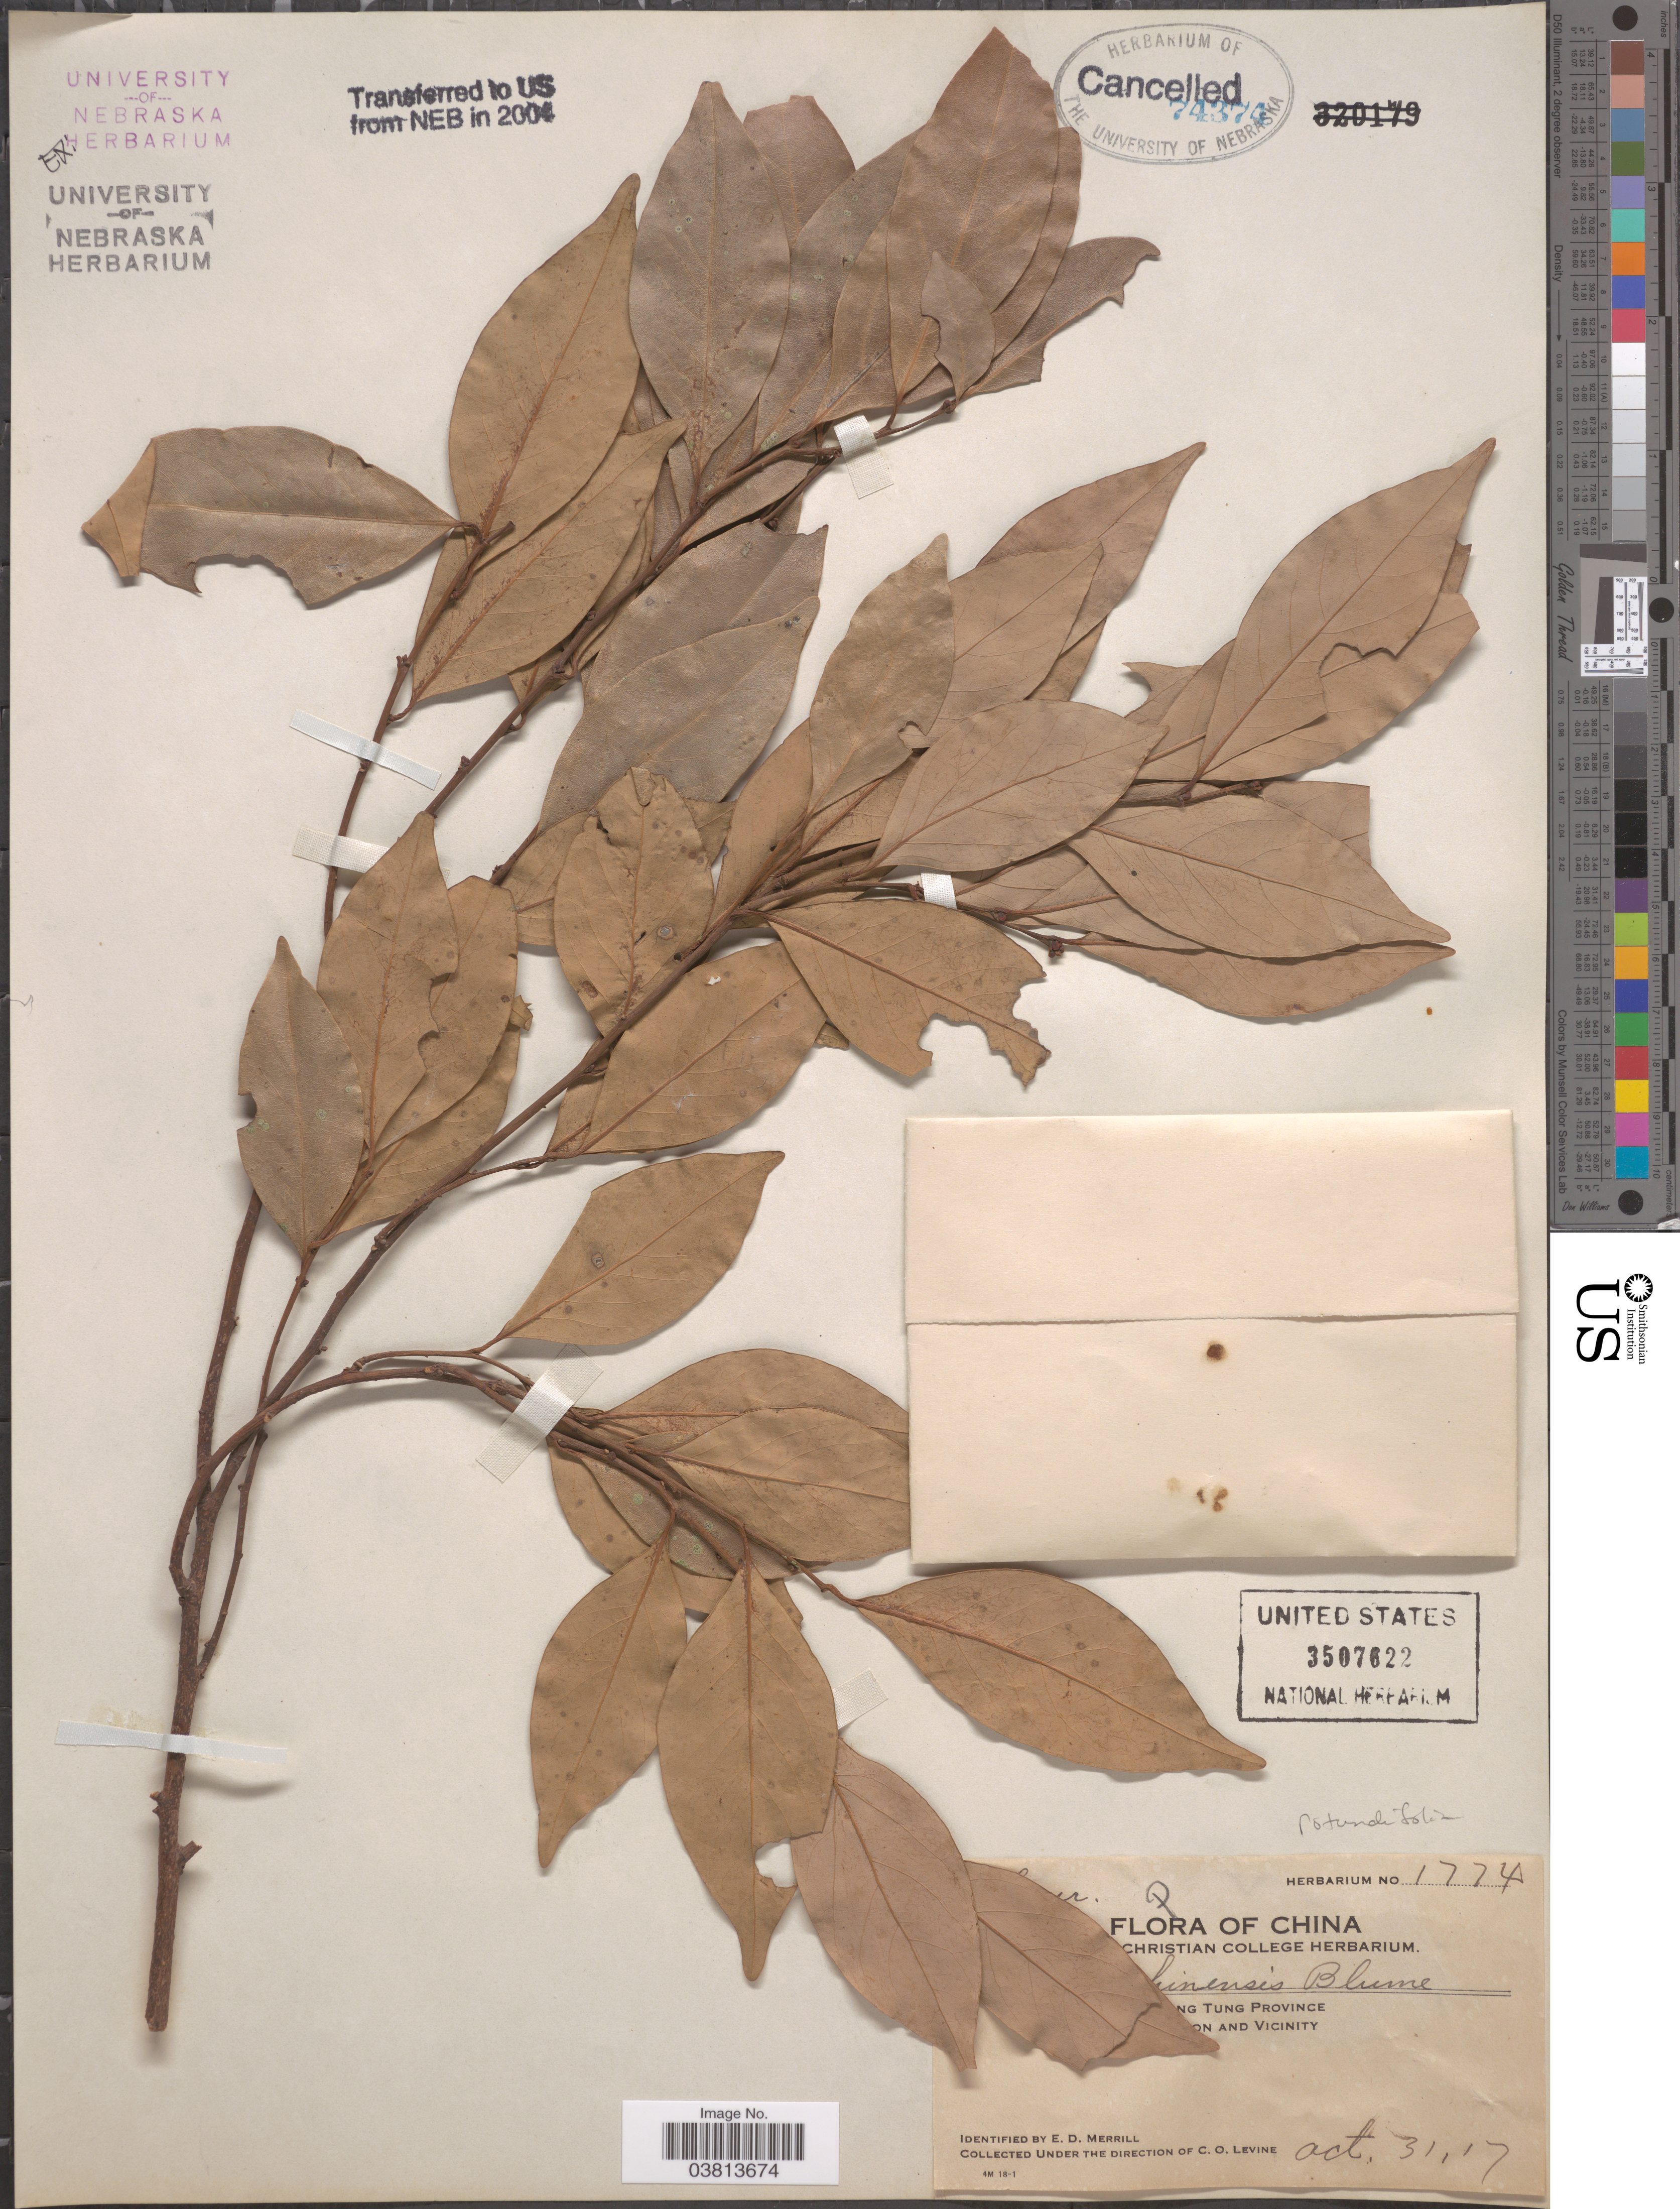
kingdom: Plantae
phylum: Tracheophyta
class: Magnoliopsida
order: Laurales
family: Lauraceae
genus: Litsea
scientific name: Litsea rotundifolia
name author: Hemsl.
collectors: C. O. Levine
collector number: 1774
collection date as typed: Transcribed d/m/y: 31/10/17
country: China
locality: [illegible text]ng Tung Province. [illegible text]on and Vicinity.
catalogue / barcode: US 3507622